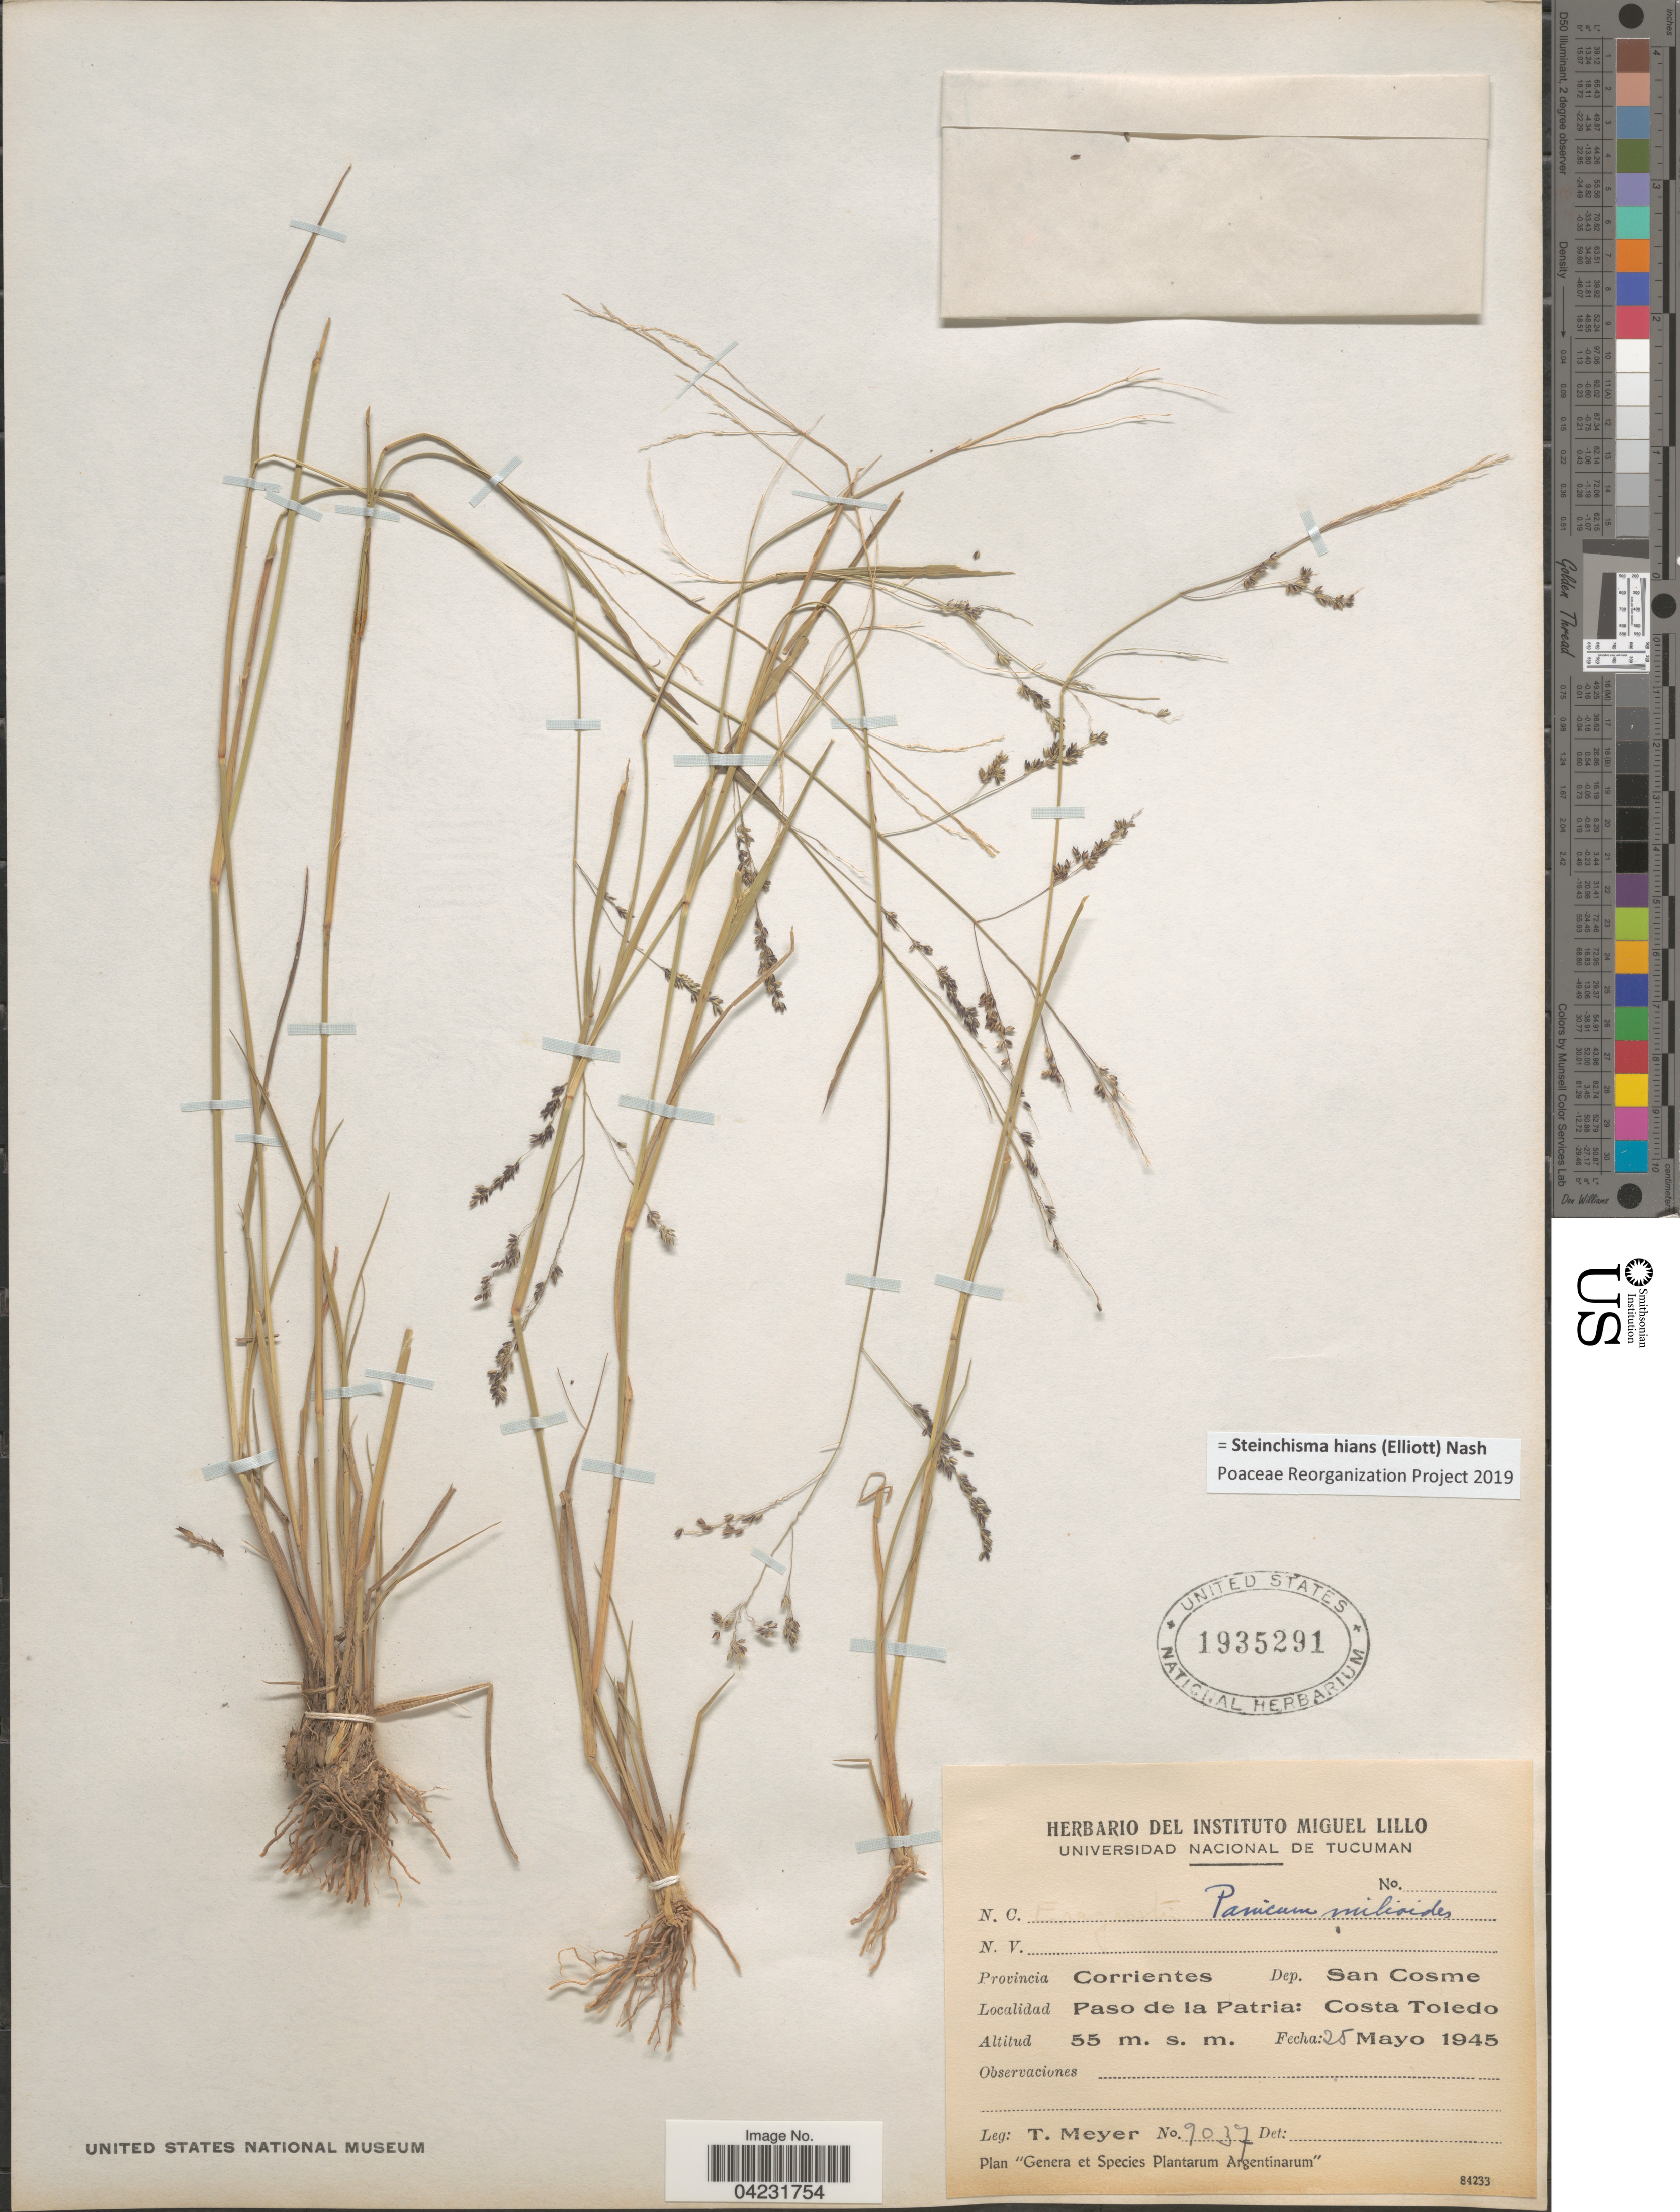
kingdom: Plantae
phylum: Tracheophyta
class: Liliopsida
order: Poales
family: Poaceae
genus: Steinchisma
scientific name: Steinchisma hians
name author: (Elliott) Nash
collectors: T. Meyer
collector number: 9037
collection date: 1945-05-25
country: Argentina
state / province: Corrientes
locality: Dep. San Cosme. Paso de la Patria: Costa Toledo.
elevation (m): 55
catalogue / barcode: US 1935291